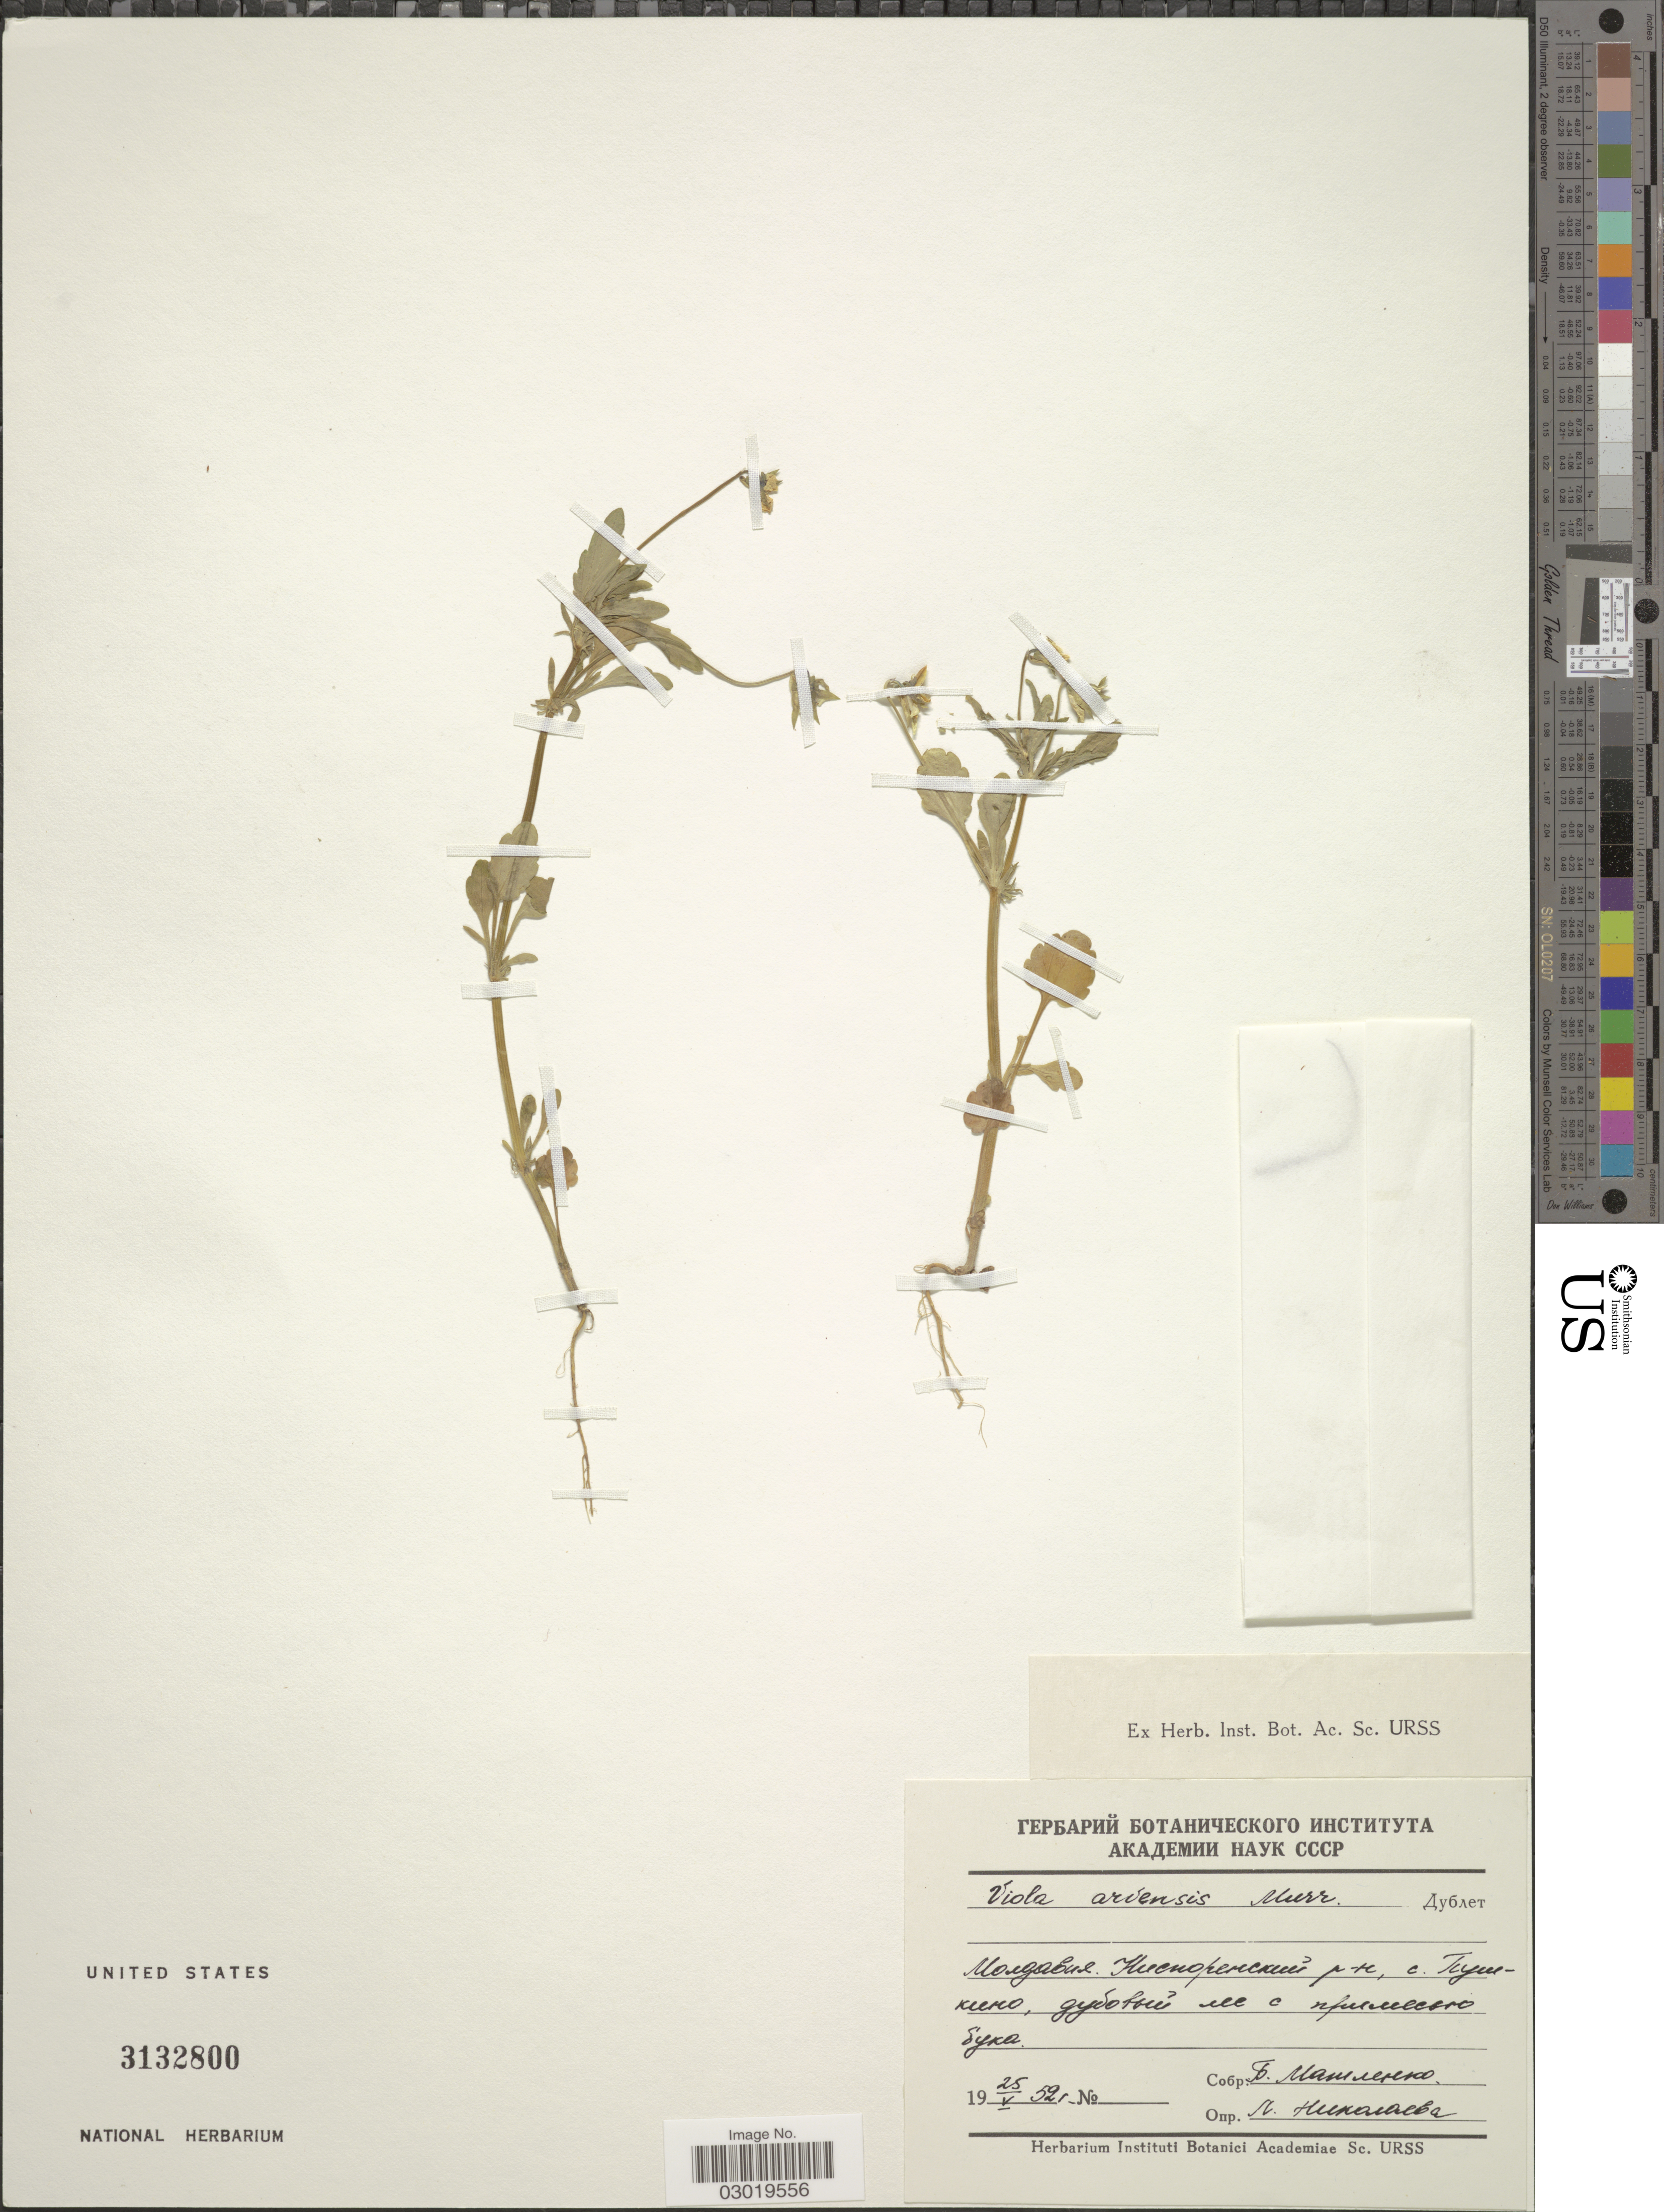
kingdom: Plantae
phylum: Tracheophyta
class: Magnoliopsida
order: Malpighiales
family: Violaceae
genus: Viola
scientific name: Viola arvensis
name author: Murray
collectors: B. Matlenko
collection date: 1952-05-25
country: Moldova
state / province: Nisporeni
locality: Village Puskino.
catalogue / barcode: US 3132800